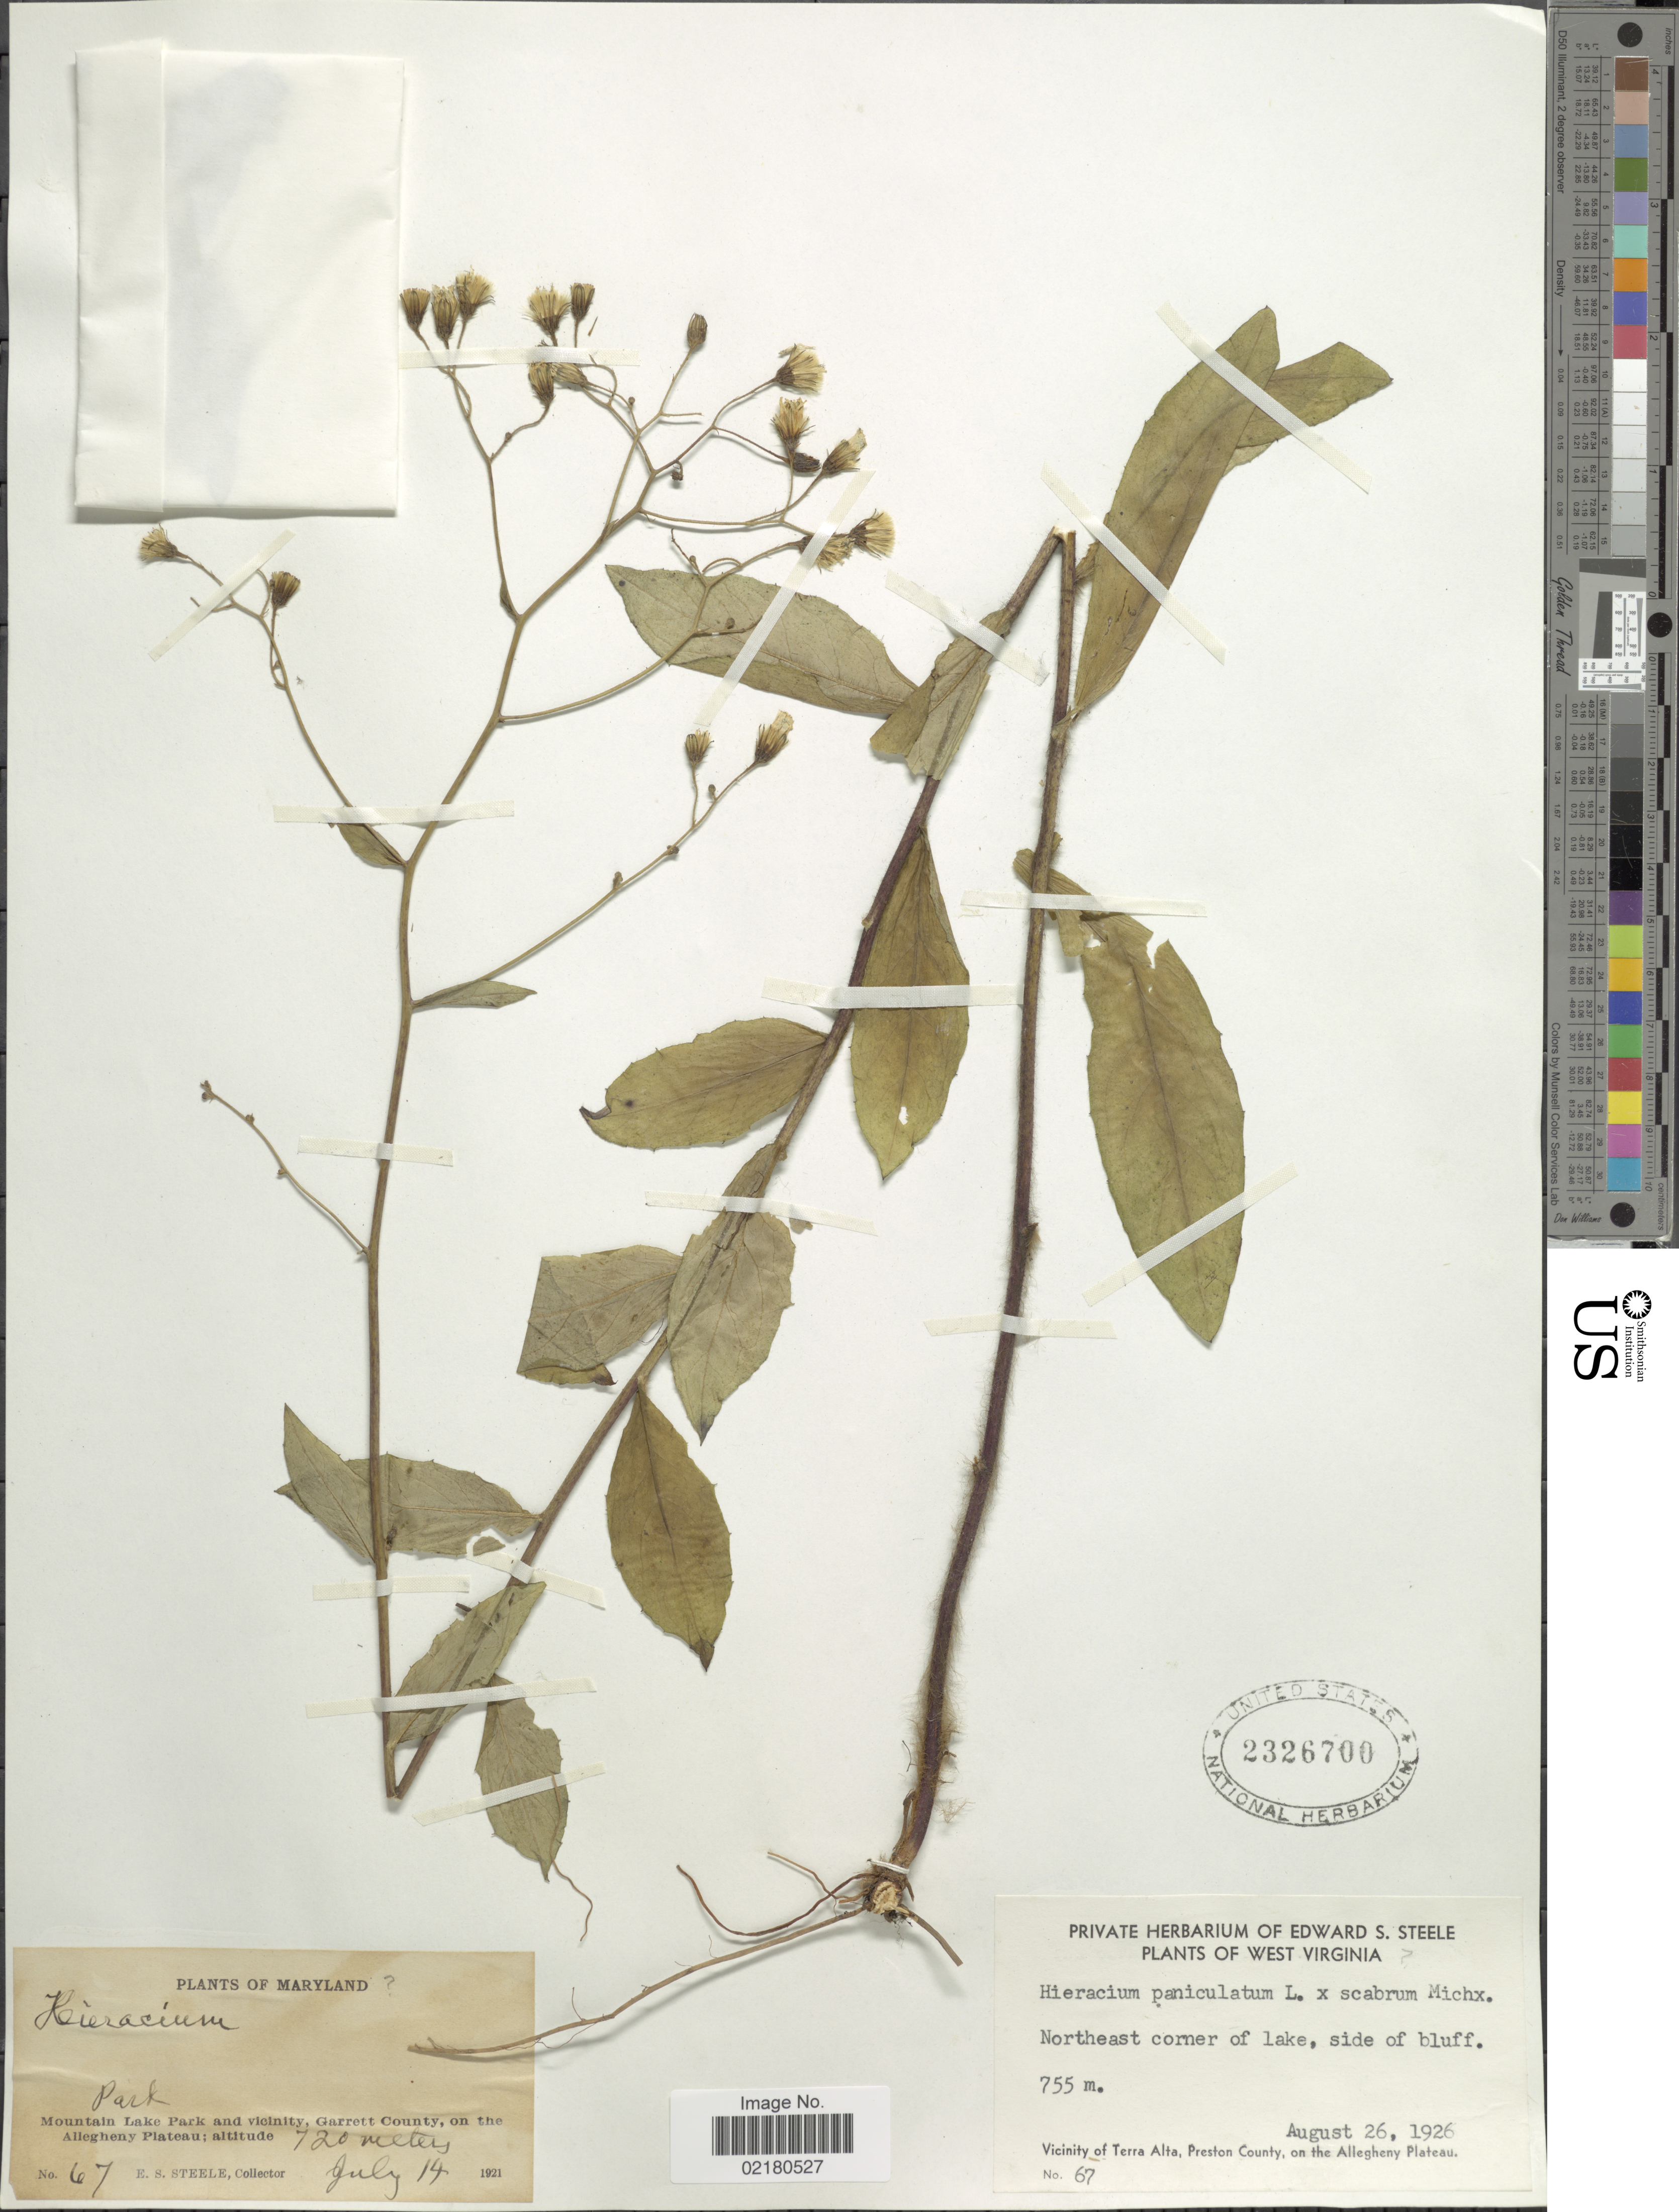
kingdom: Plantae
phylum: Tracheophyta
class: Magnoliopsida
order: Asterales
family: Asteraceae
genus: Hieracium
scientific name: Hieracium paniculatum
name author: L.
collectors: E. Steele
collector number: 67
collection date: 1926-08-26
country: United States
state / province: West Virginia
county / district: Preston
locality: Vicinity of Terra Alta, Preston County, on the Allegheny Plateau, northeast corner of lake, side of bluff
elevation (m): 755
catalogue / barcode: US 2326700